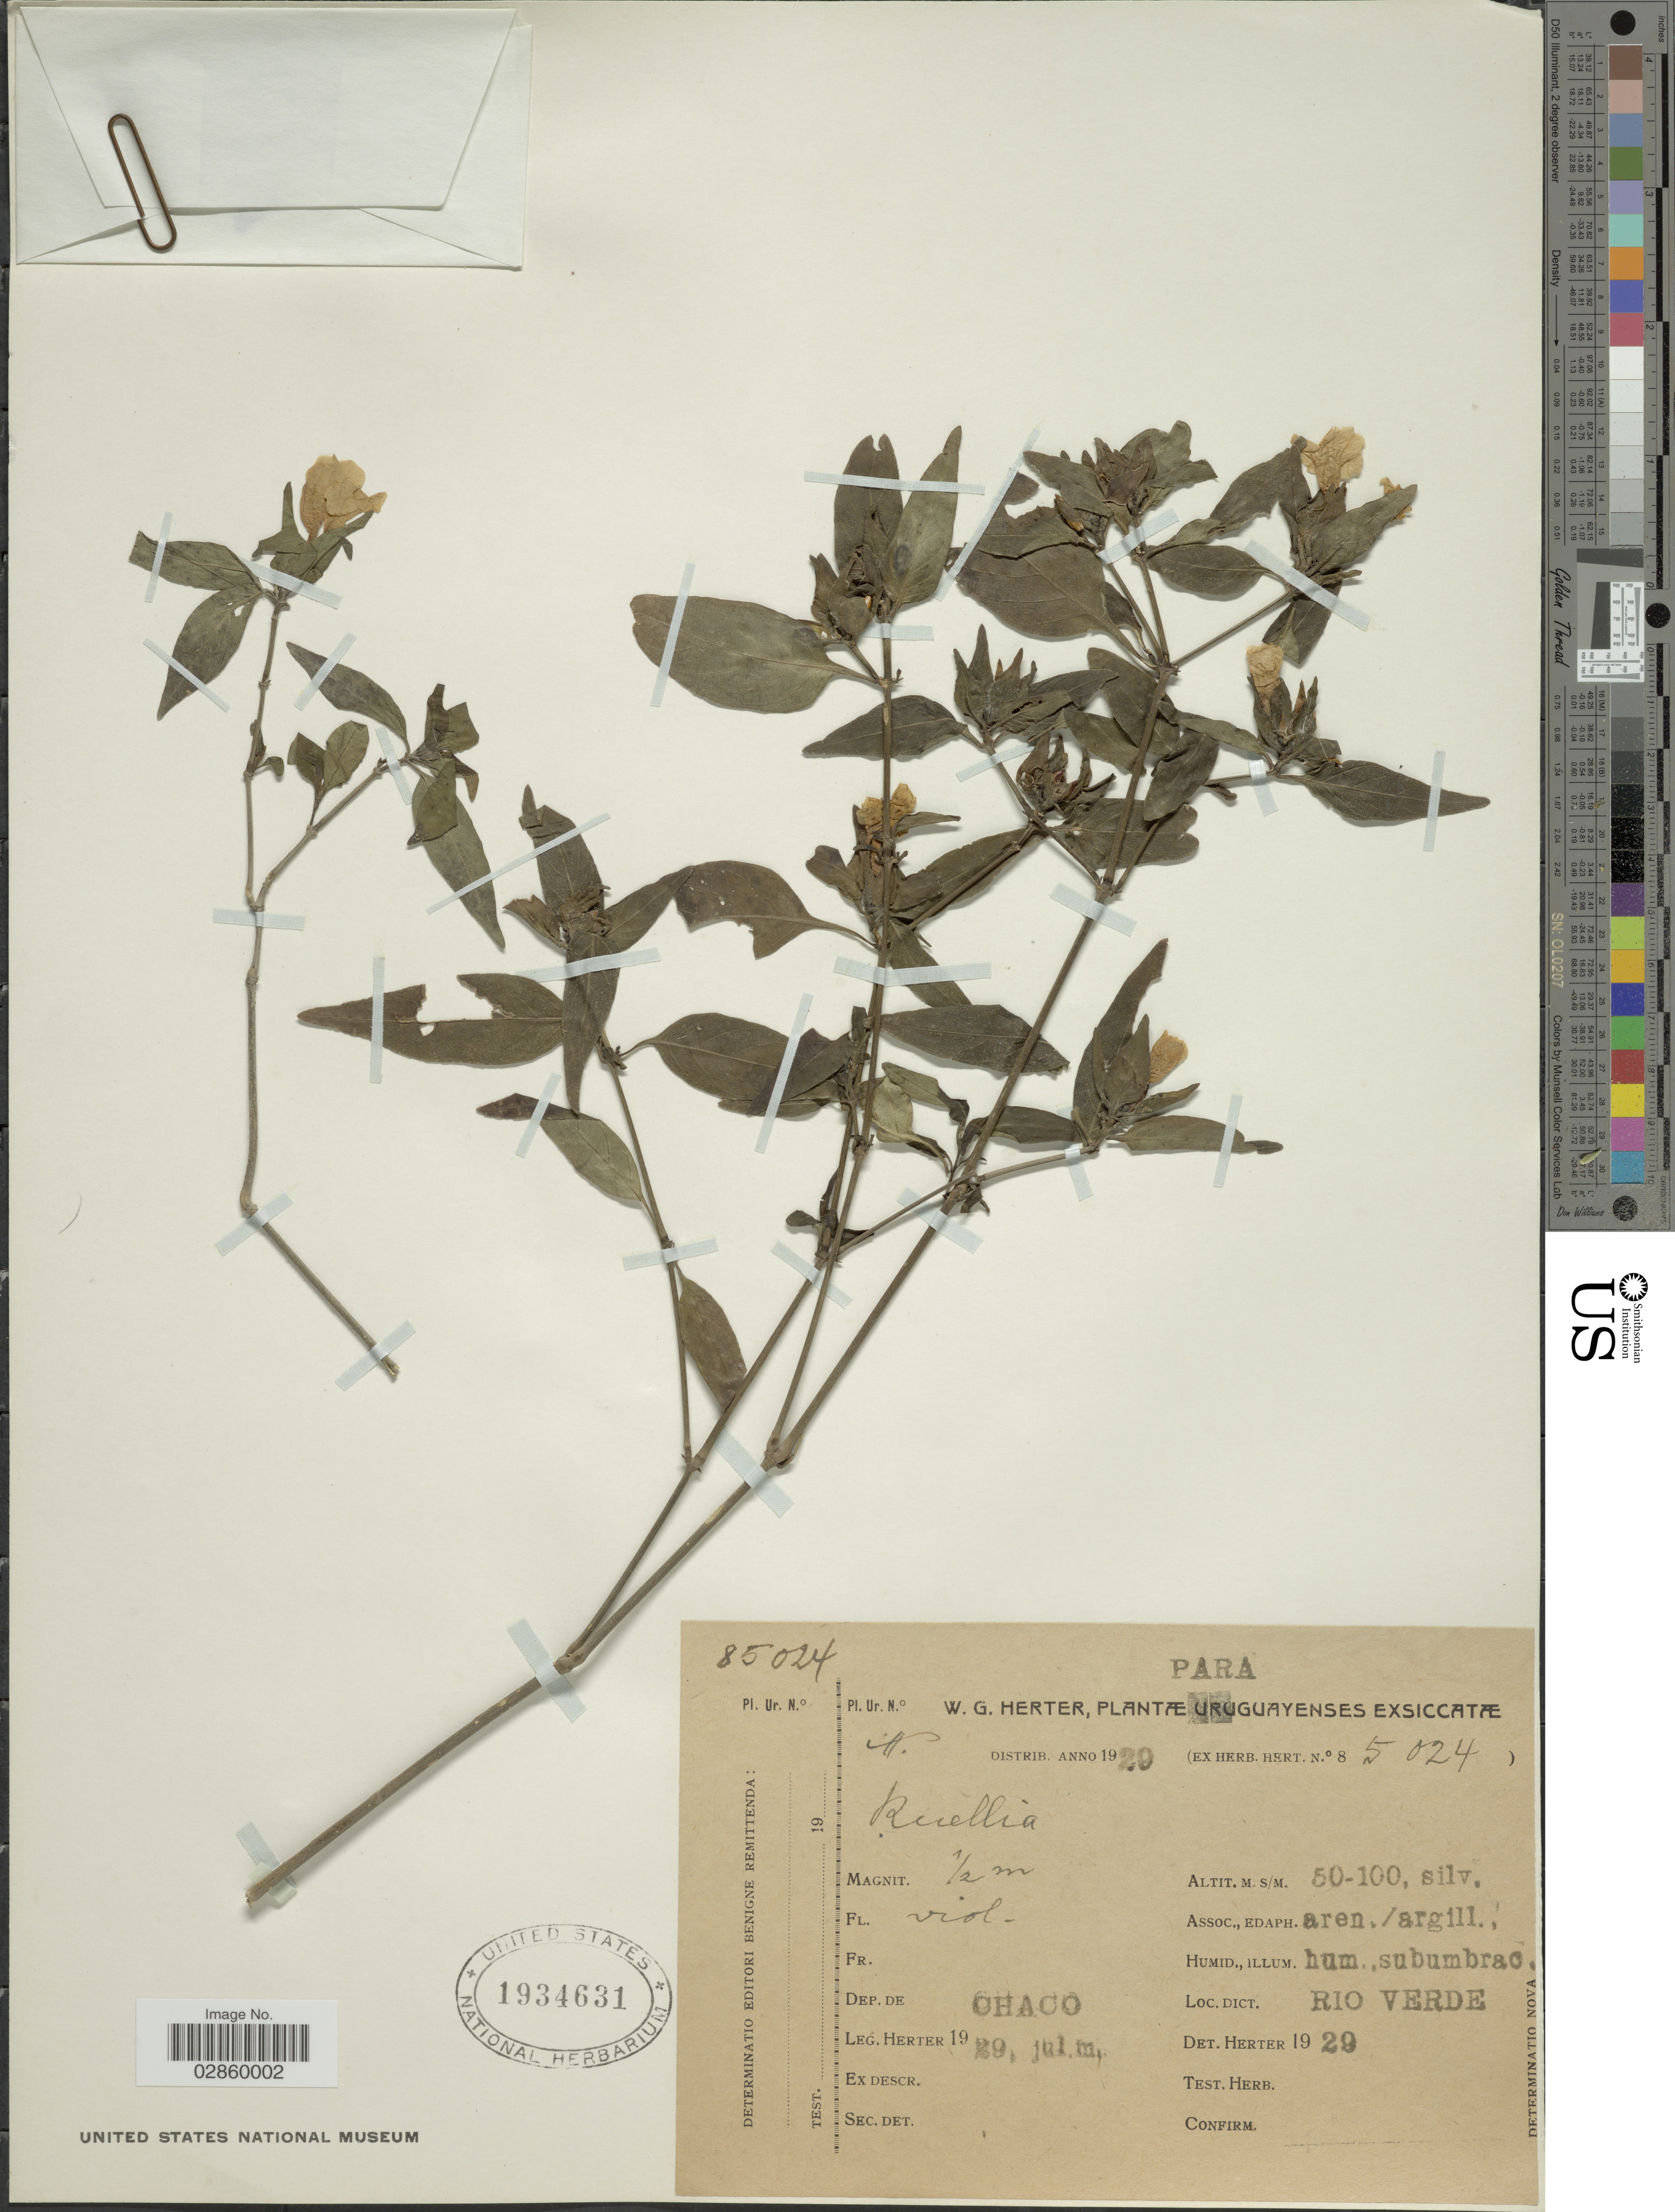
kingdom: Plantae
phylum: Tracheophyta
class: Magnoliopsida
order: Lamiales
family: Acanthaceae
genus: Ruellia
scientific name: Ruellia erythropus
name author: (Nees) Lindau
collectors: W. G. Herter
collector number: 5024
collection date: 1929-07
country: Argentina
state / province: Chaco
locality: Dep. de Chaco, Rio Verde.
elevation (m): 50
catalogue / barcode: US 1934631